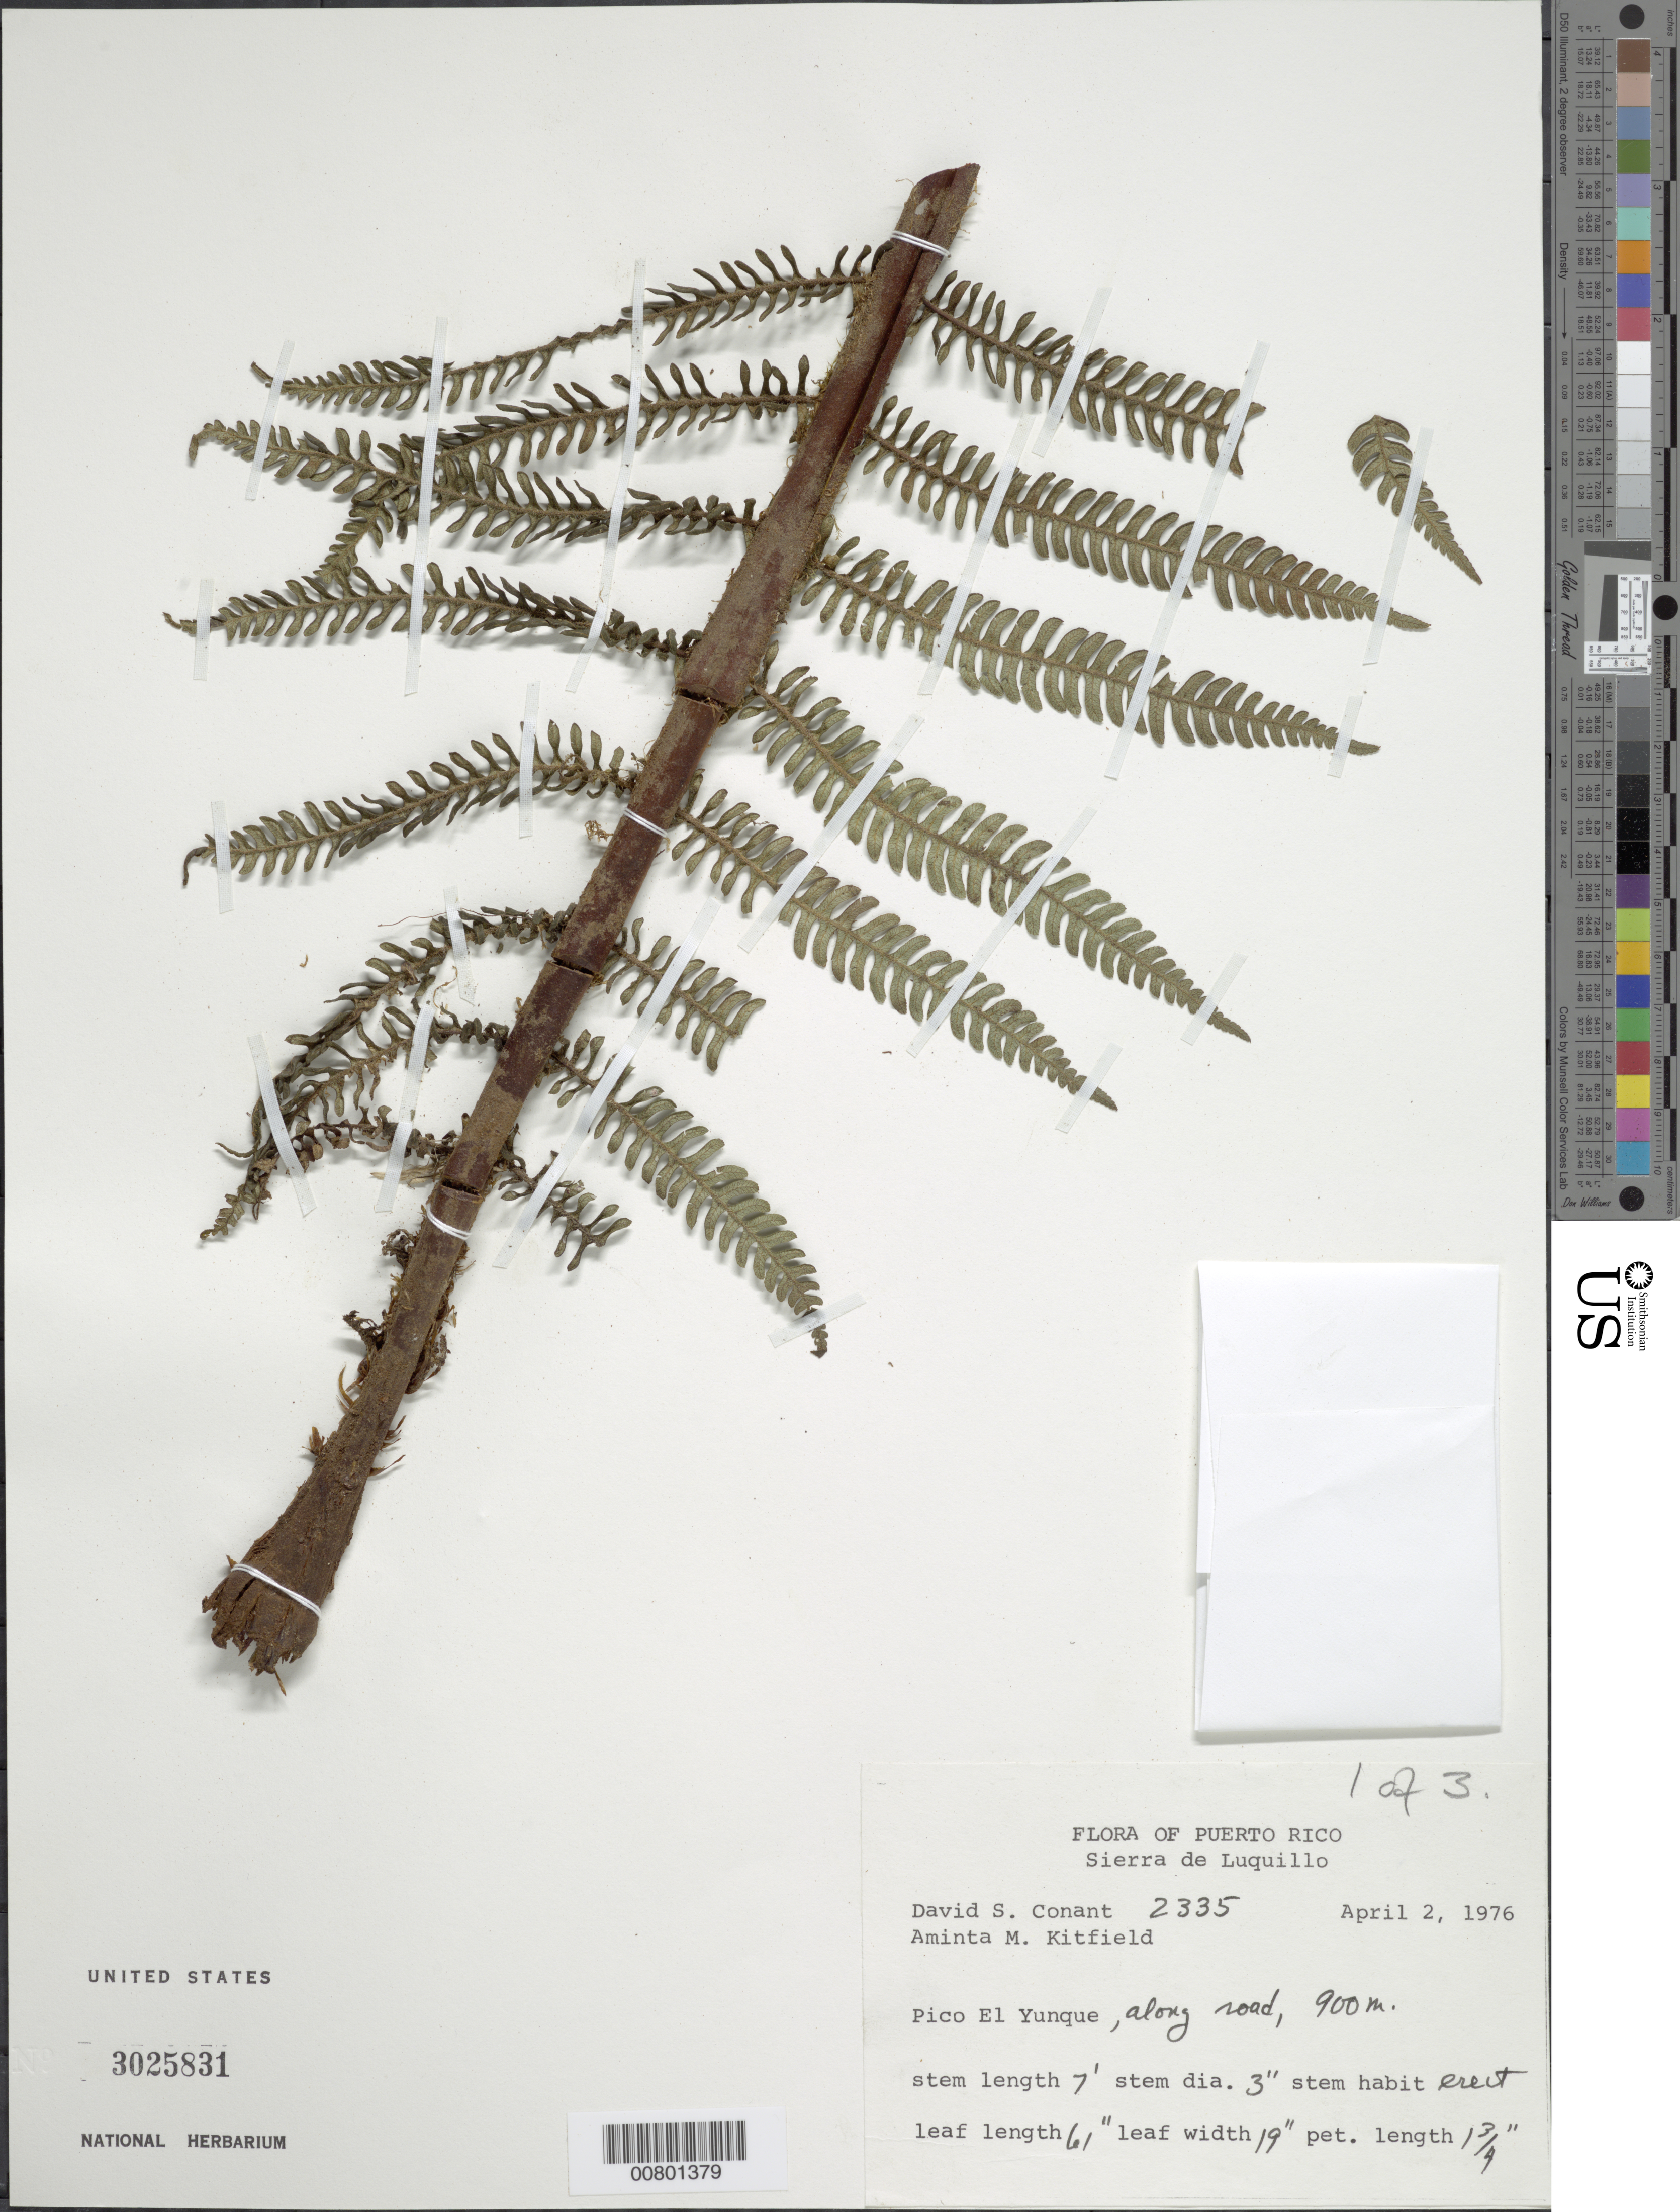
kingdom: Plantae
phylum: Tracheophyta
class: Polypodiopsida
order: Cyatheales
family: Cyatheaceae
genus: Alsophila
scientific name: Alsophila sp.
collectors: D. S. Conant & A. Kitfield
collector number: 2335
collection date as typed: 02 Apr 1976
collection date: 1976-04-02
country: Puerto Rico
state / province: Río Grande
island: Puerto Rico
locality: Pico El Yunque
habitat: Along road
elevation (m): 900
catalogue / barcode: US 3025831